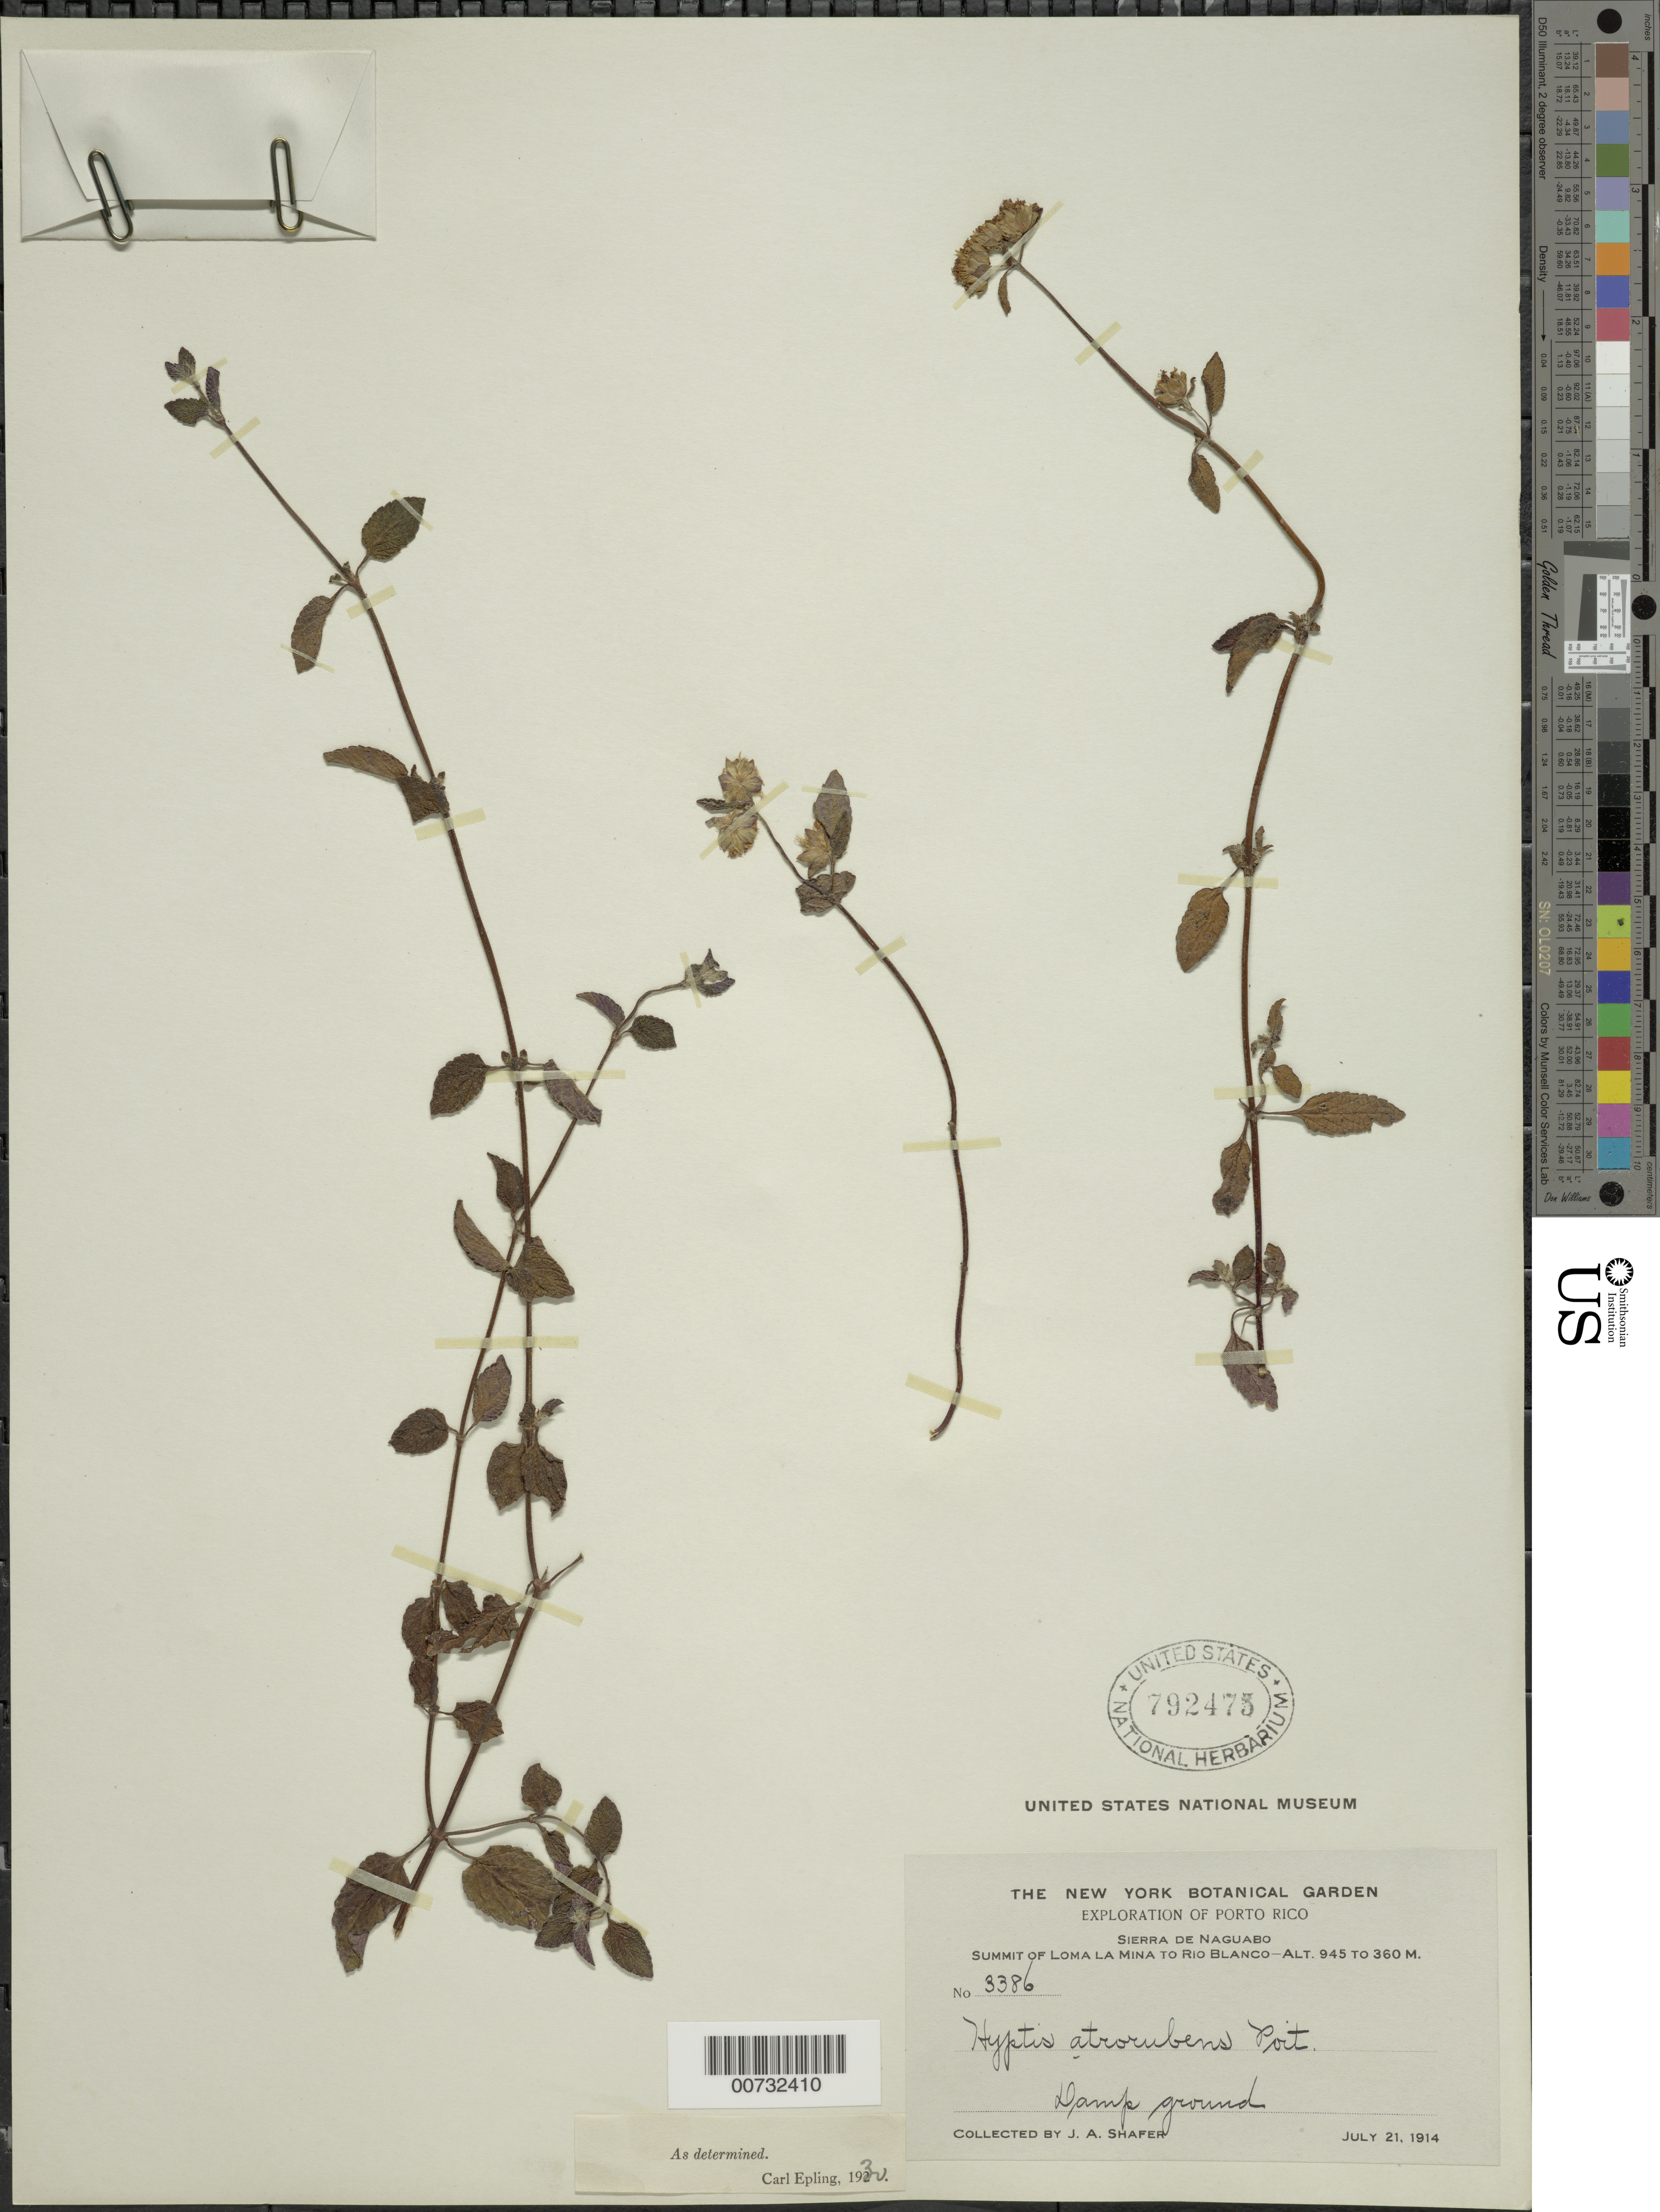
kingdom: Plantae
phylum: Tracheophyta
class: Magnoliopsida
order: Lamiales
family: Lamiaceae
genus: Hyptis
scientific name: Hyptis atrorubens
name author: Poit.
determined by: Epling, C. C.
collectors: J. A. Shafer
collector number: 3386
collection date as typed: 21 Jul 1914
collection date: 1914-07-21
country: Puerto Rico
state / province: Naguabo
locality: Sierra de Naguabo, Summit of Loma la Mina to Rio Blanco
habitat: Damp ground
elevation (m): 945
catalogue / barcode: US 792475